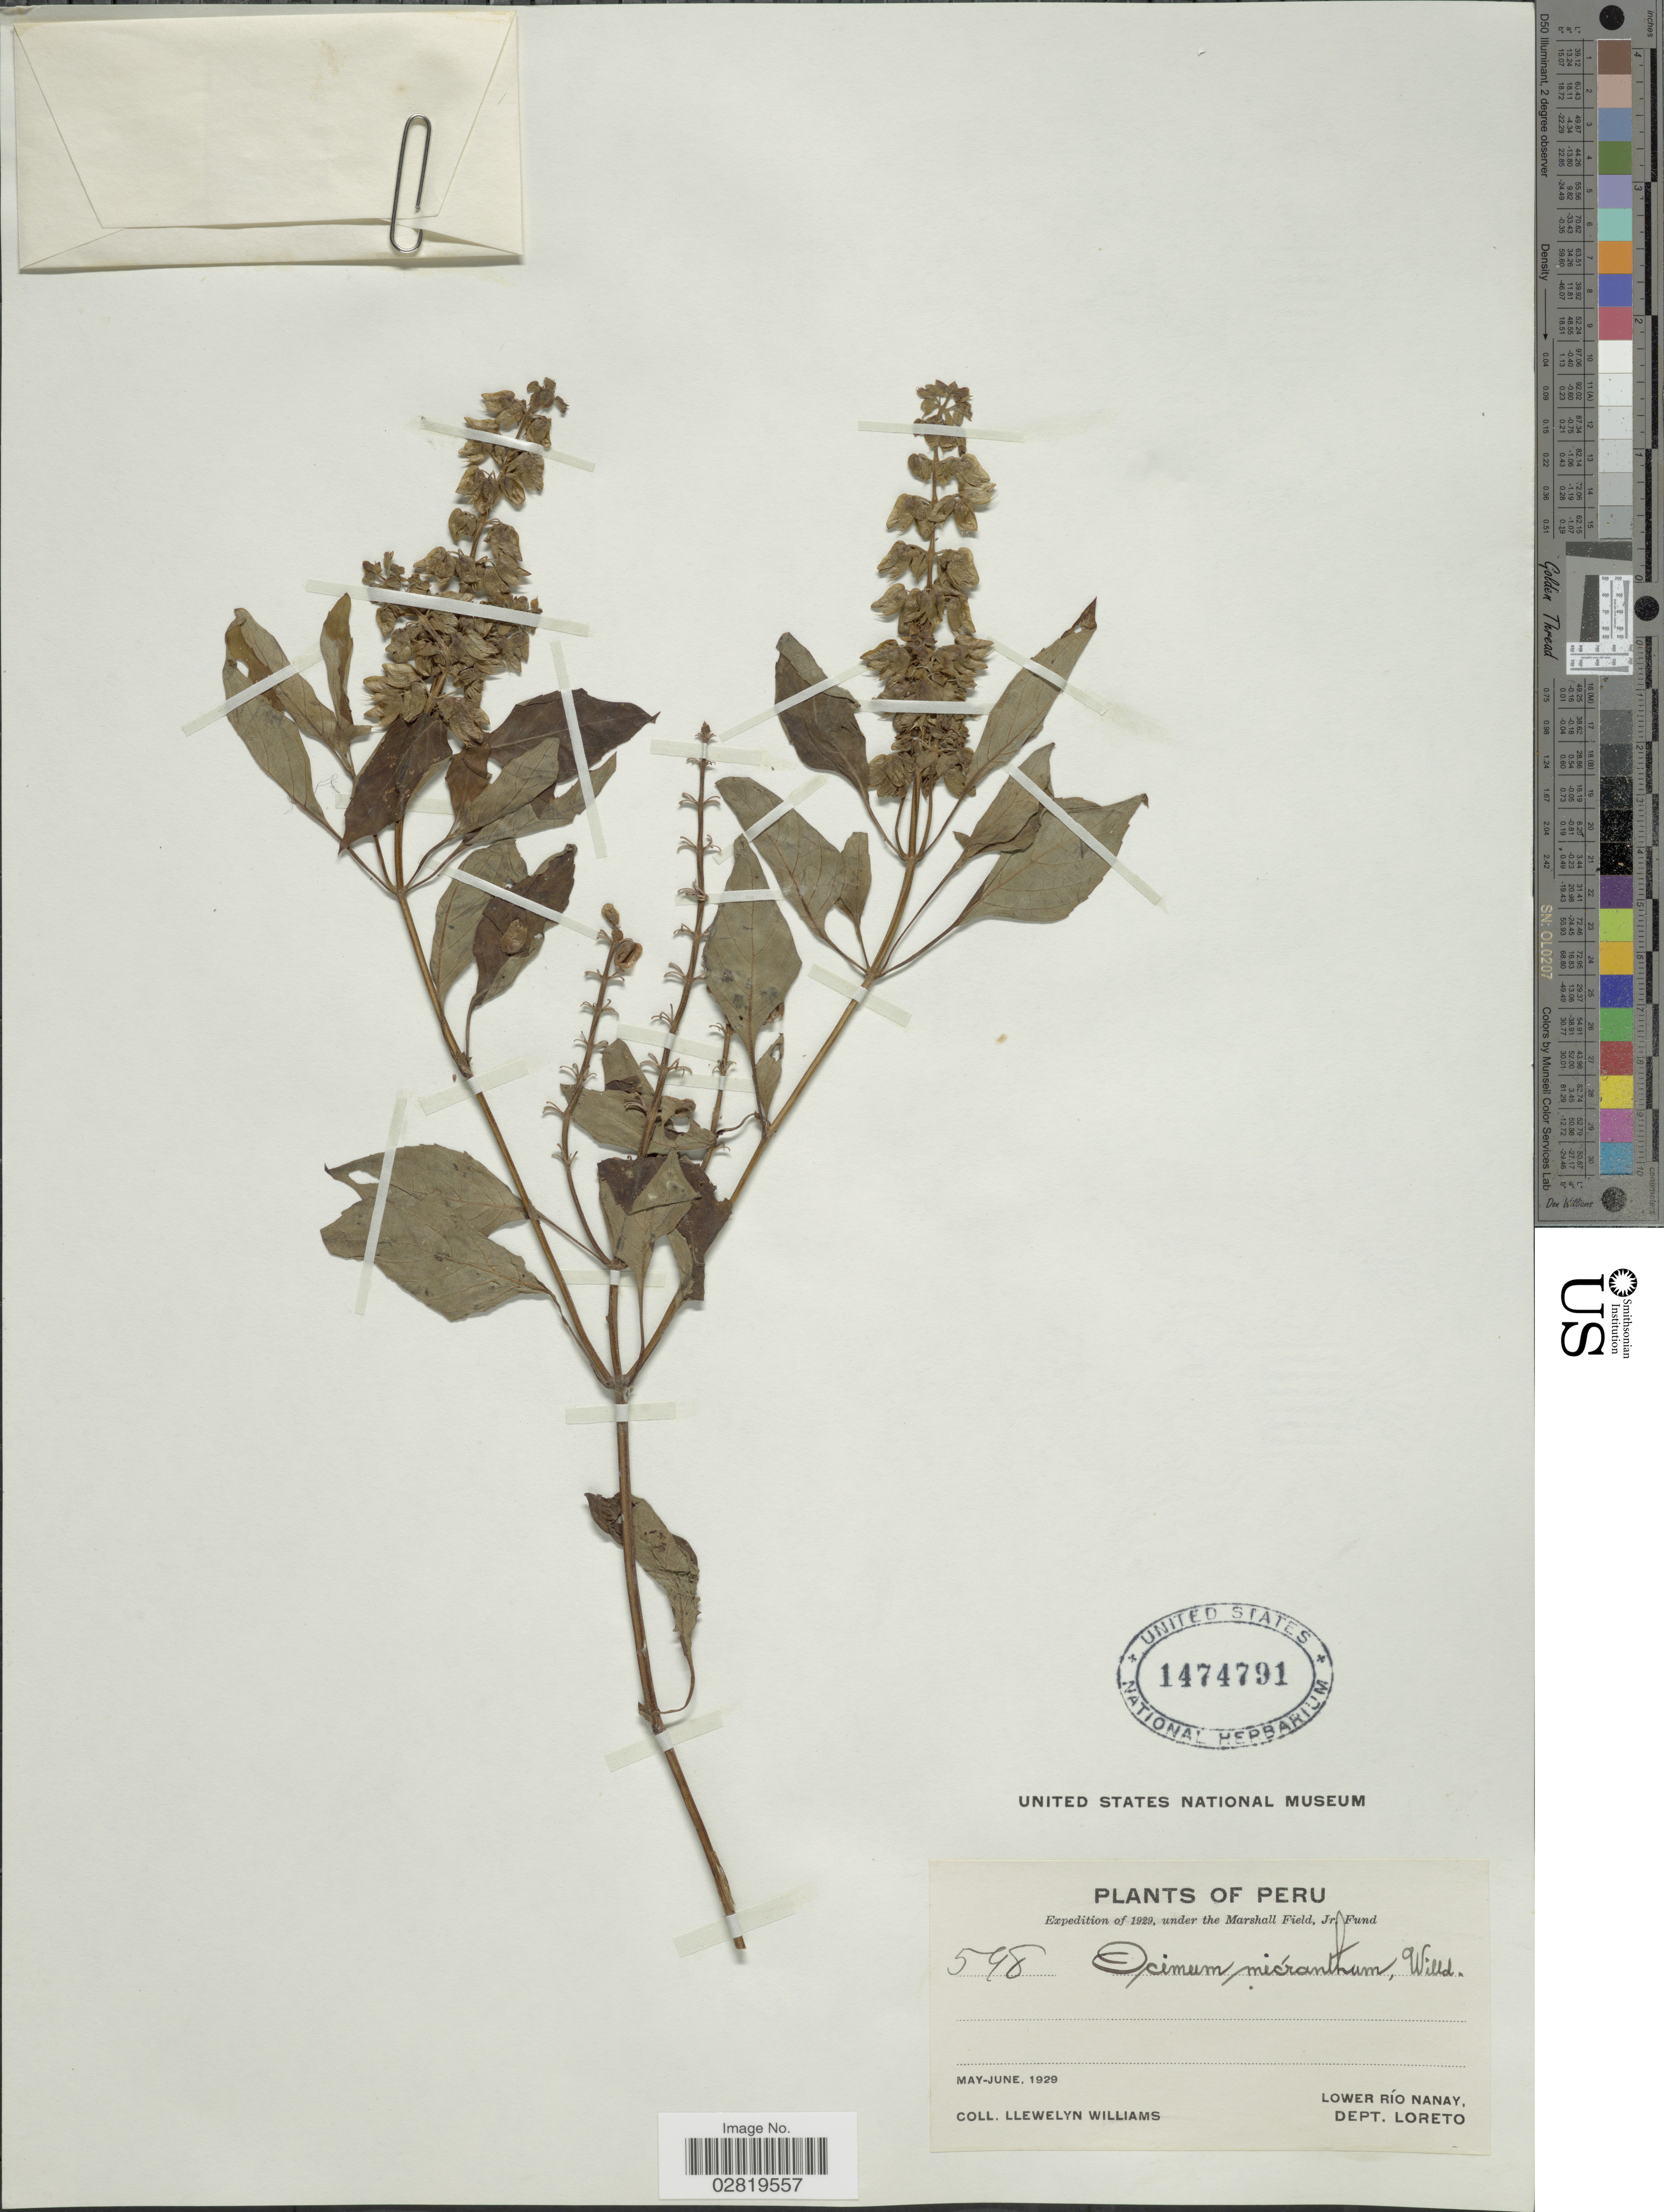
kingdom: Plantae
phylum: Tracheophyta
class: Magnoliopsida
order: Lamiales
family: Lamiaceae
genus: Ocimum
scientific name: Ocimum micranthum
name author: Willd.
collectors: Ll. Williams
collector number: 598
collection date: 1929-05/1929-06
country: Peru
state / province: Loreto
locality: Lower Río Nanay, Dept. Loreto.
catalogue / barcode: US 1474791